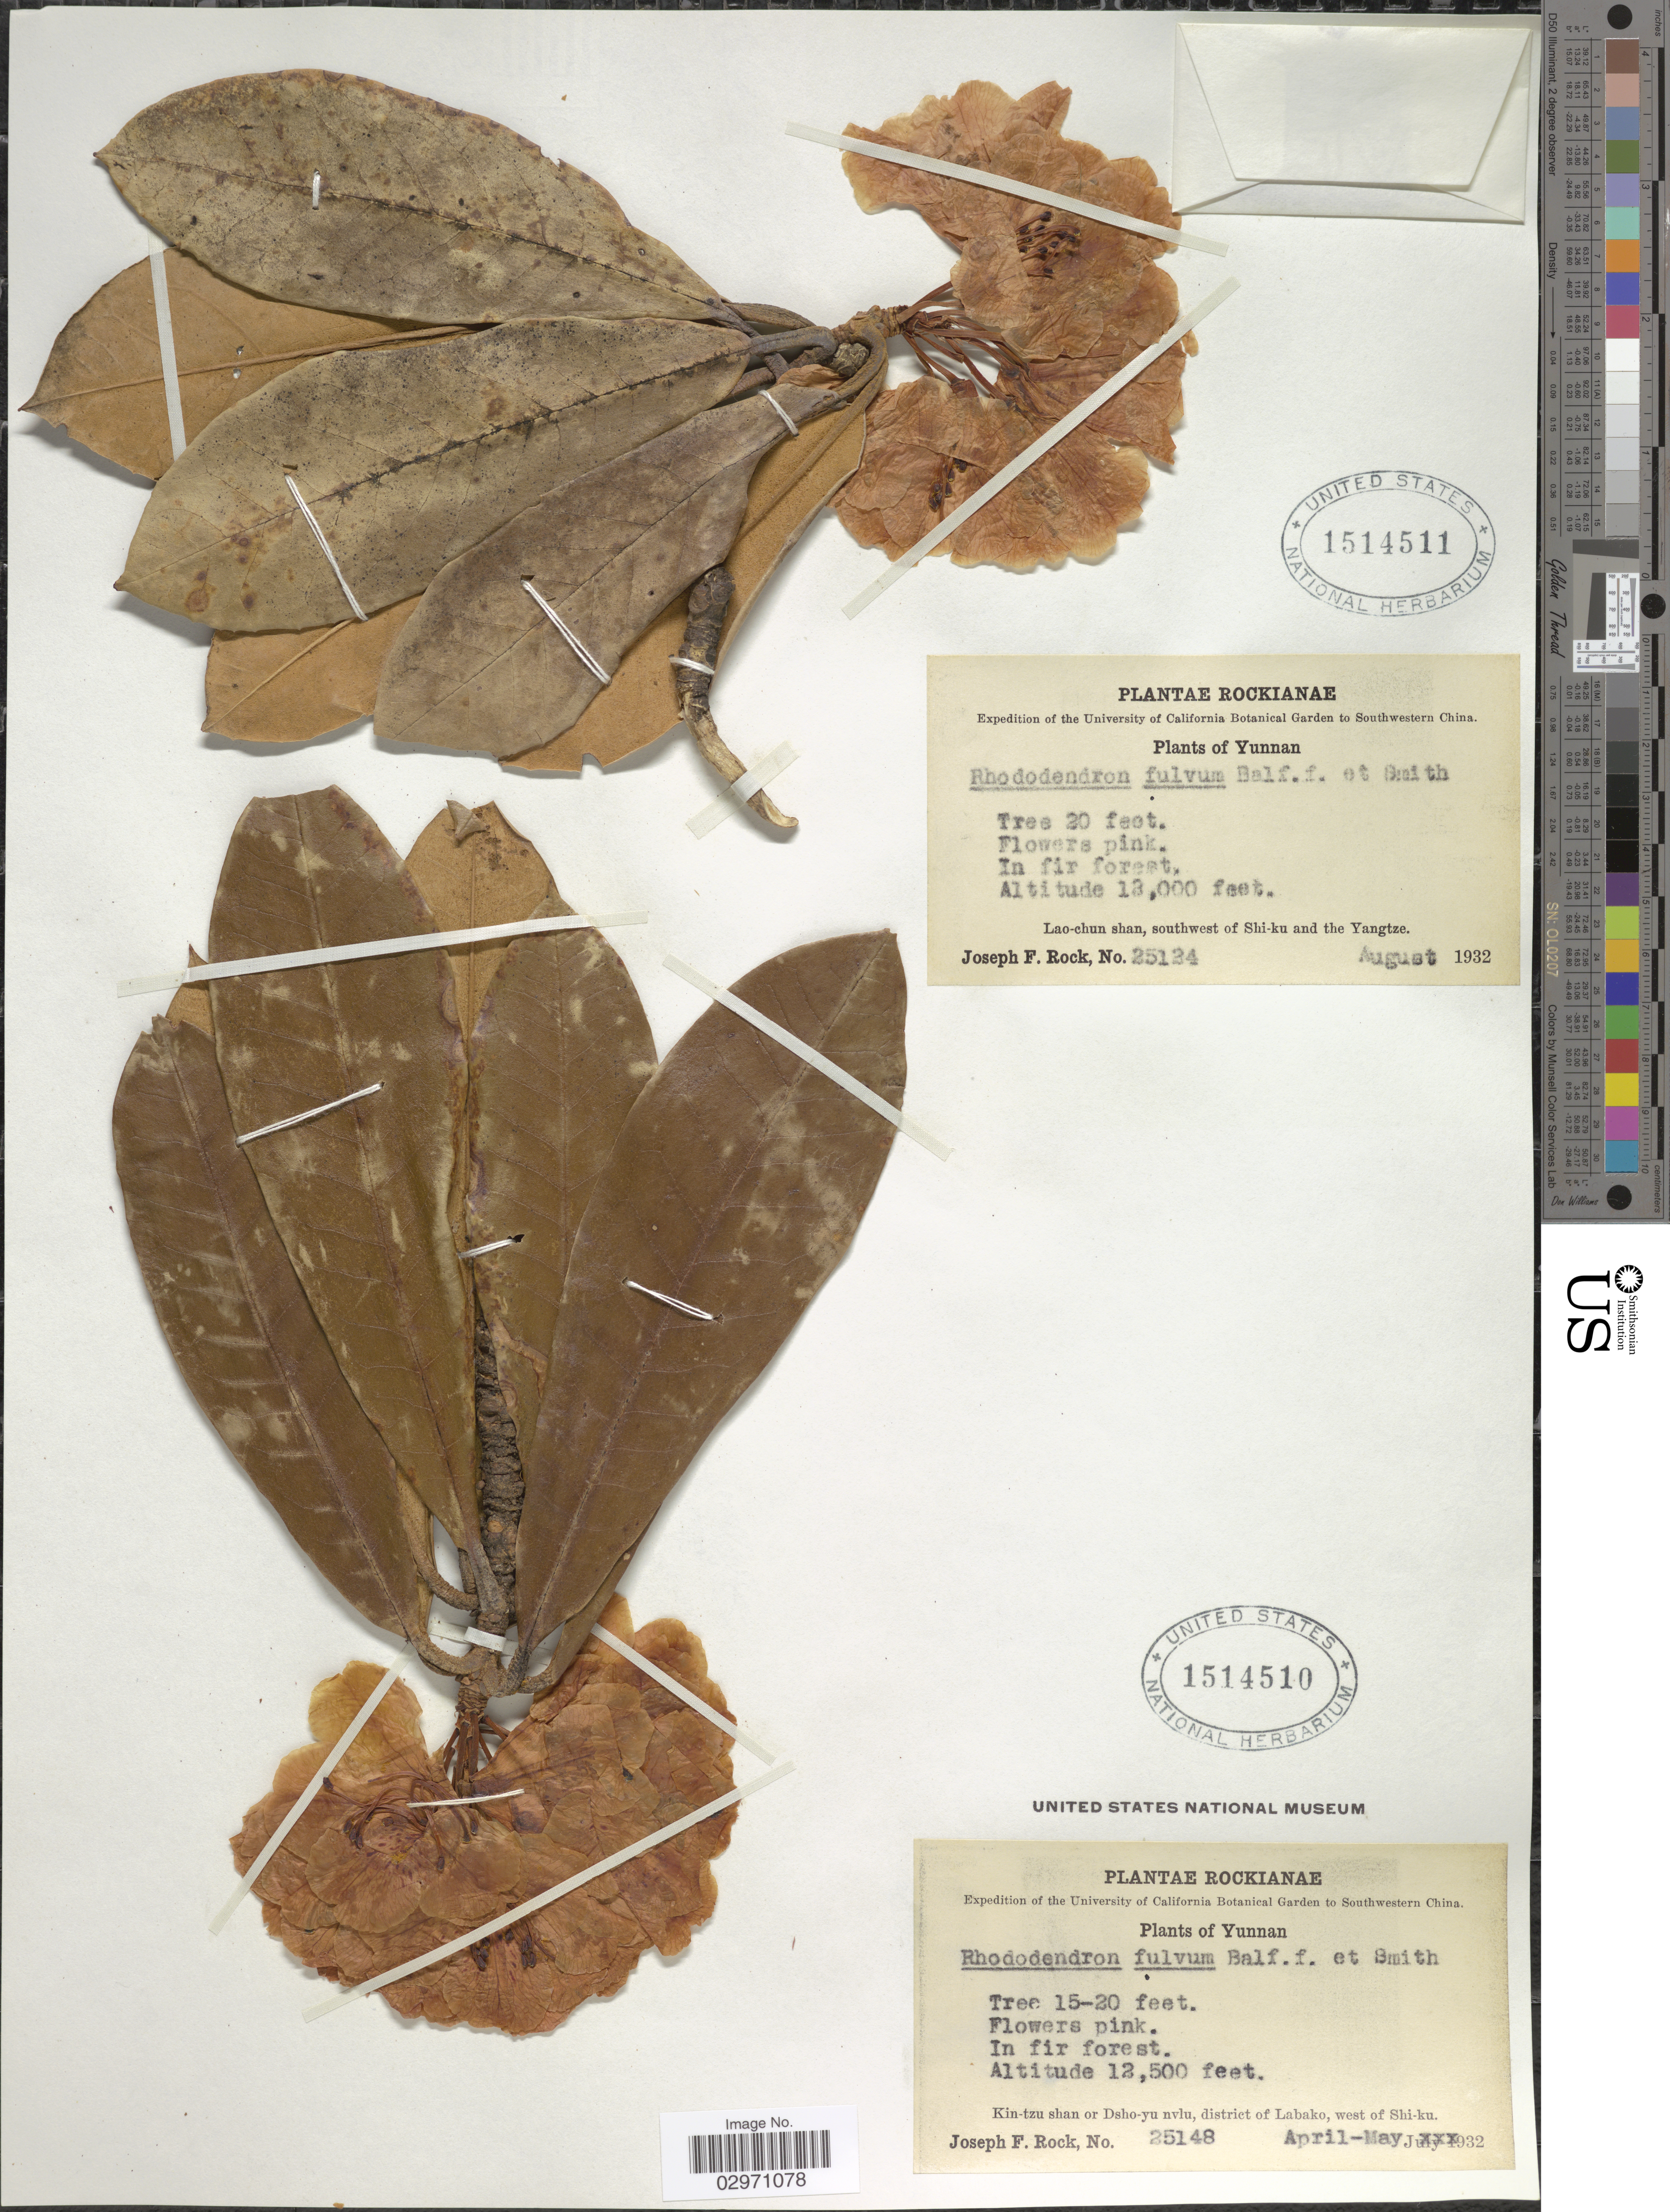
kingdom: Plantae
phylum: Tracheophyta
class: Magnoliopsida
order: Ericales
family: Ericaceae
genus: Rhododendron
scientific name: Rhododendron fulvum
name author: Balf. f. & W.W. Sm.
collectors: J. F. Rock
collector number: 25148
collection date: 1932-04/1932-05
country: China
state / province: Yunnan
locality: Southwestern China. Kin-tzu shan or Dsho-yu nvlu, district of Labako, west of Shi-ku.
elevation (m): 3810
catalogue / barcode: US 1514510